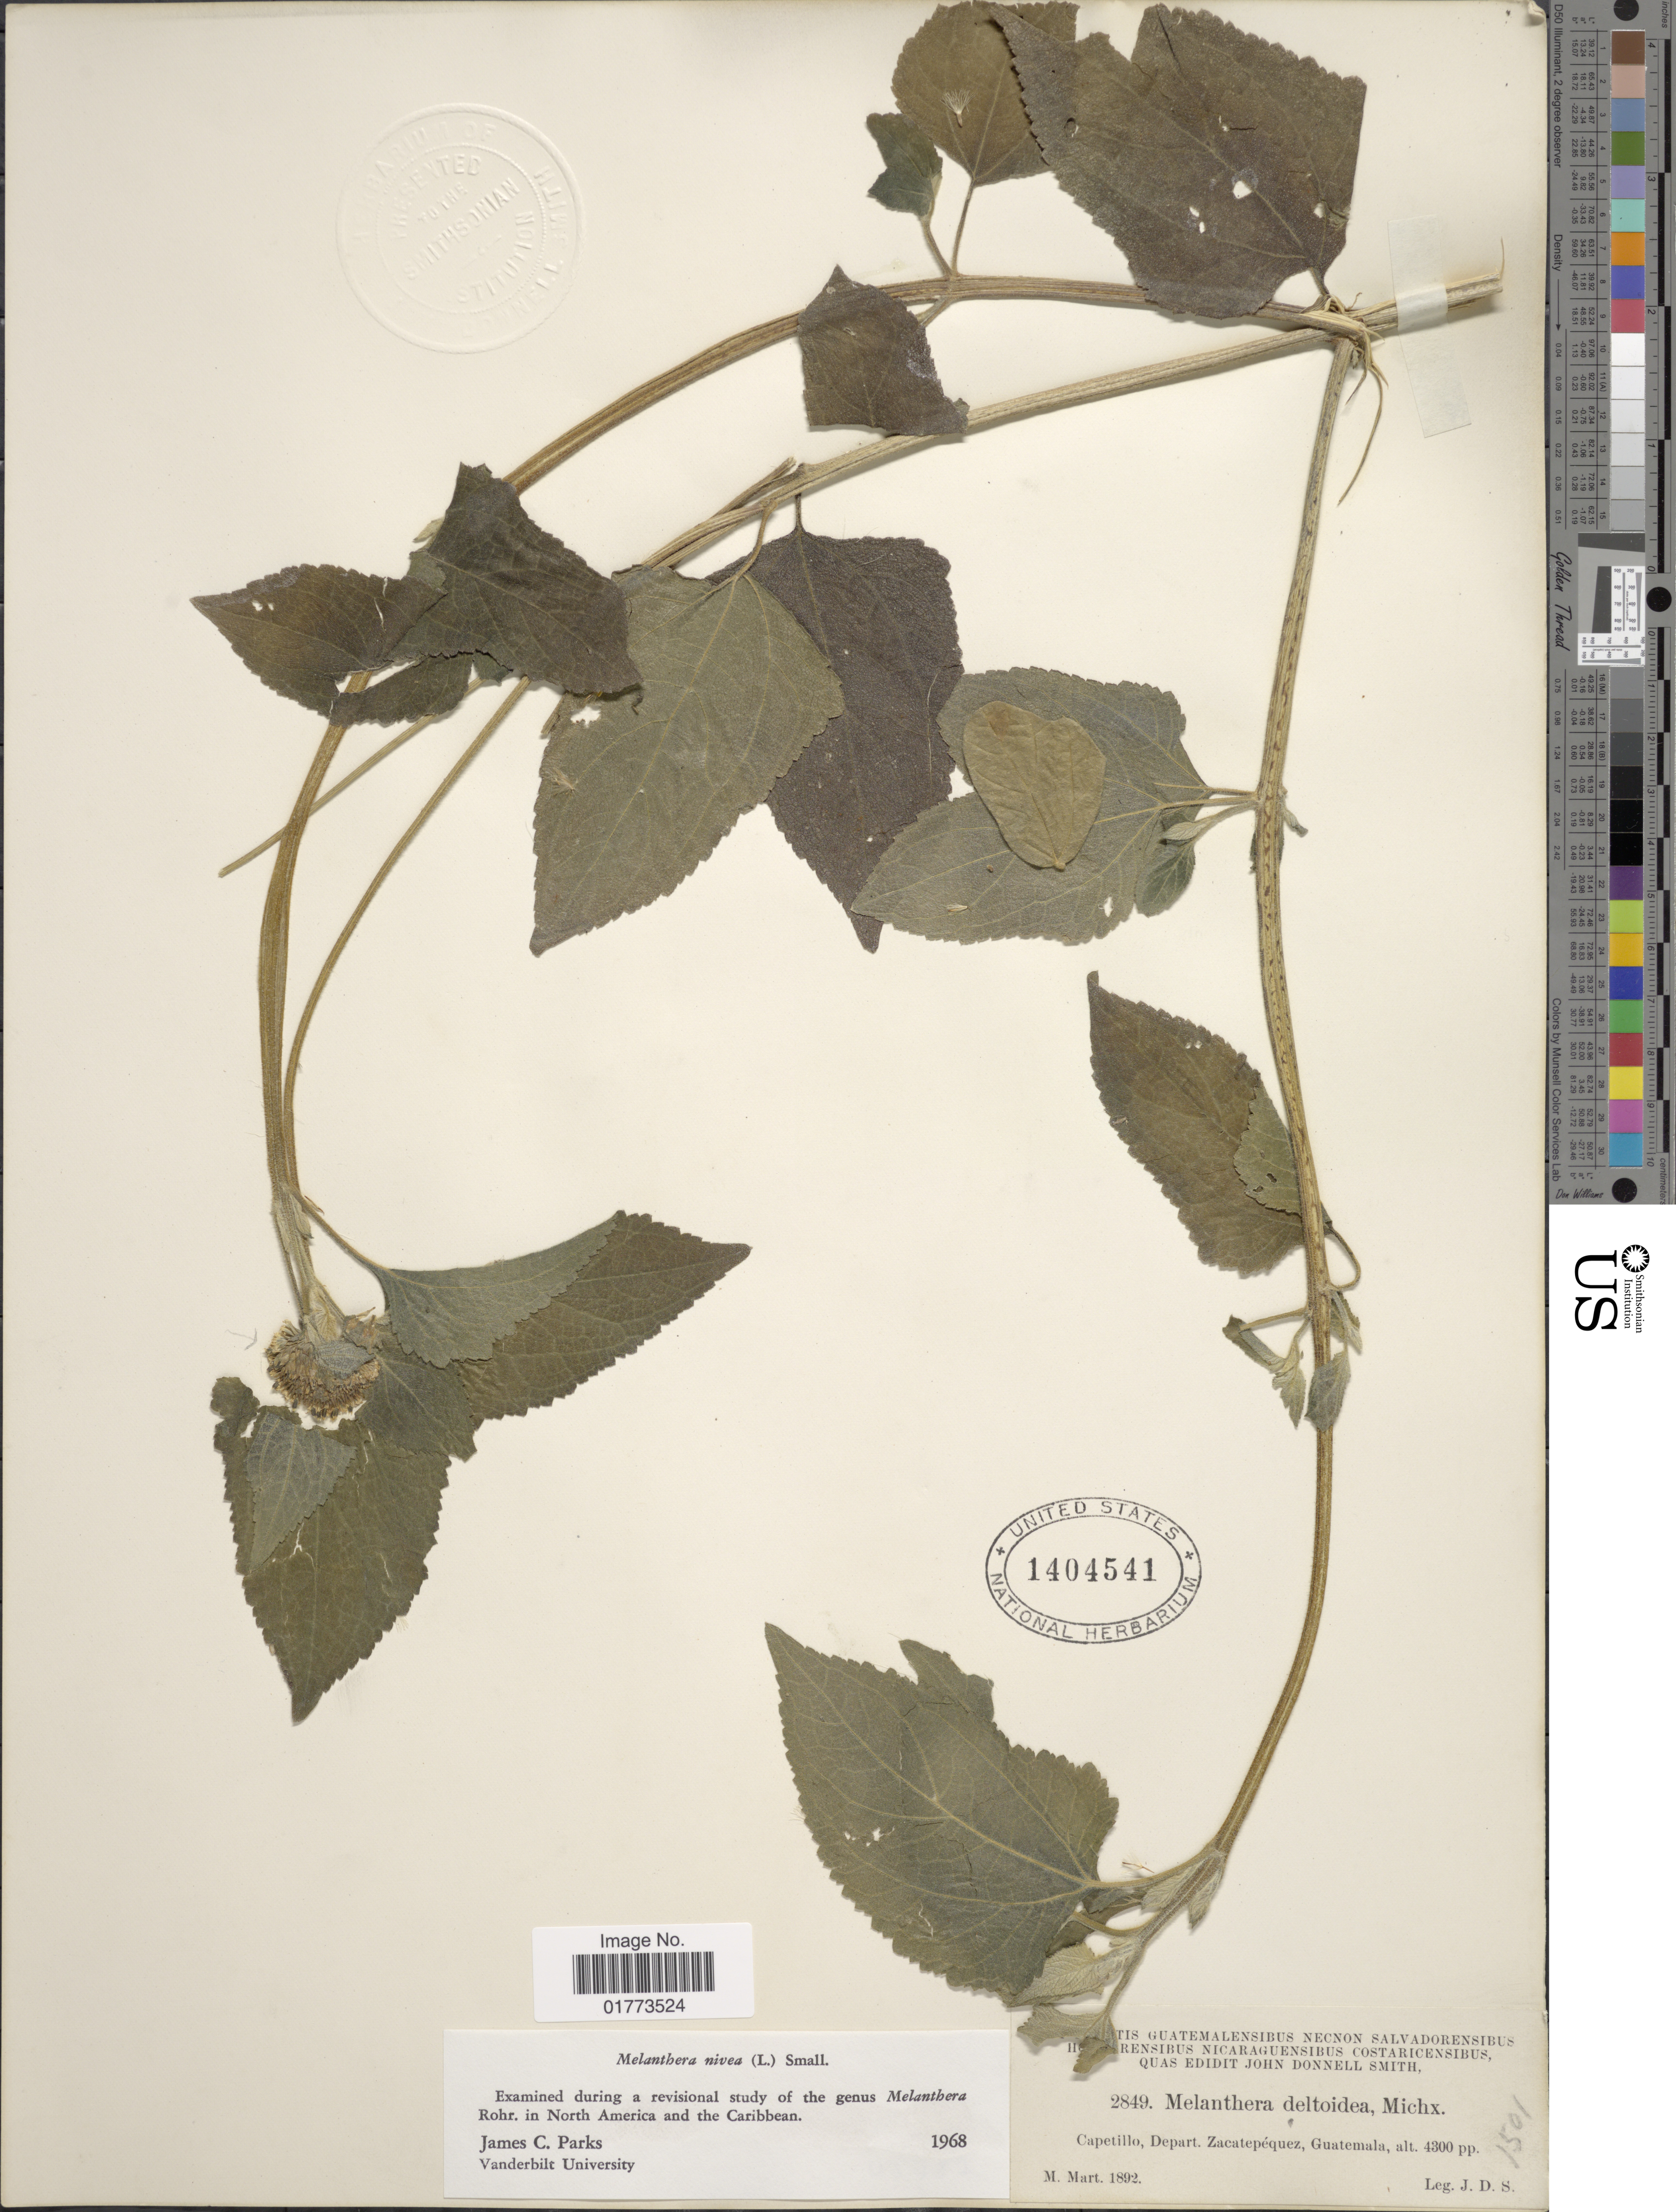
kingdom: Plantae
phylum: Tracheophyta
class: Magnoliopsida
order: Asterales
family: Asteraceae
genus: Melanthera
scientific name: Melanthera nivea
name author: (L.) Small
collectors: J. Donnell Smith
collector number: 2849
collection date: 1892-03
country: Guatemala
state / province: Sacatepéquez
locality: Capetillo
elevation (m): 1311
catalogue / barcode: US 1404541